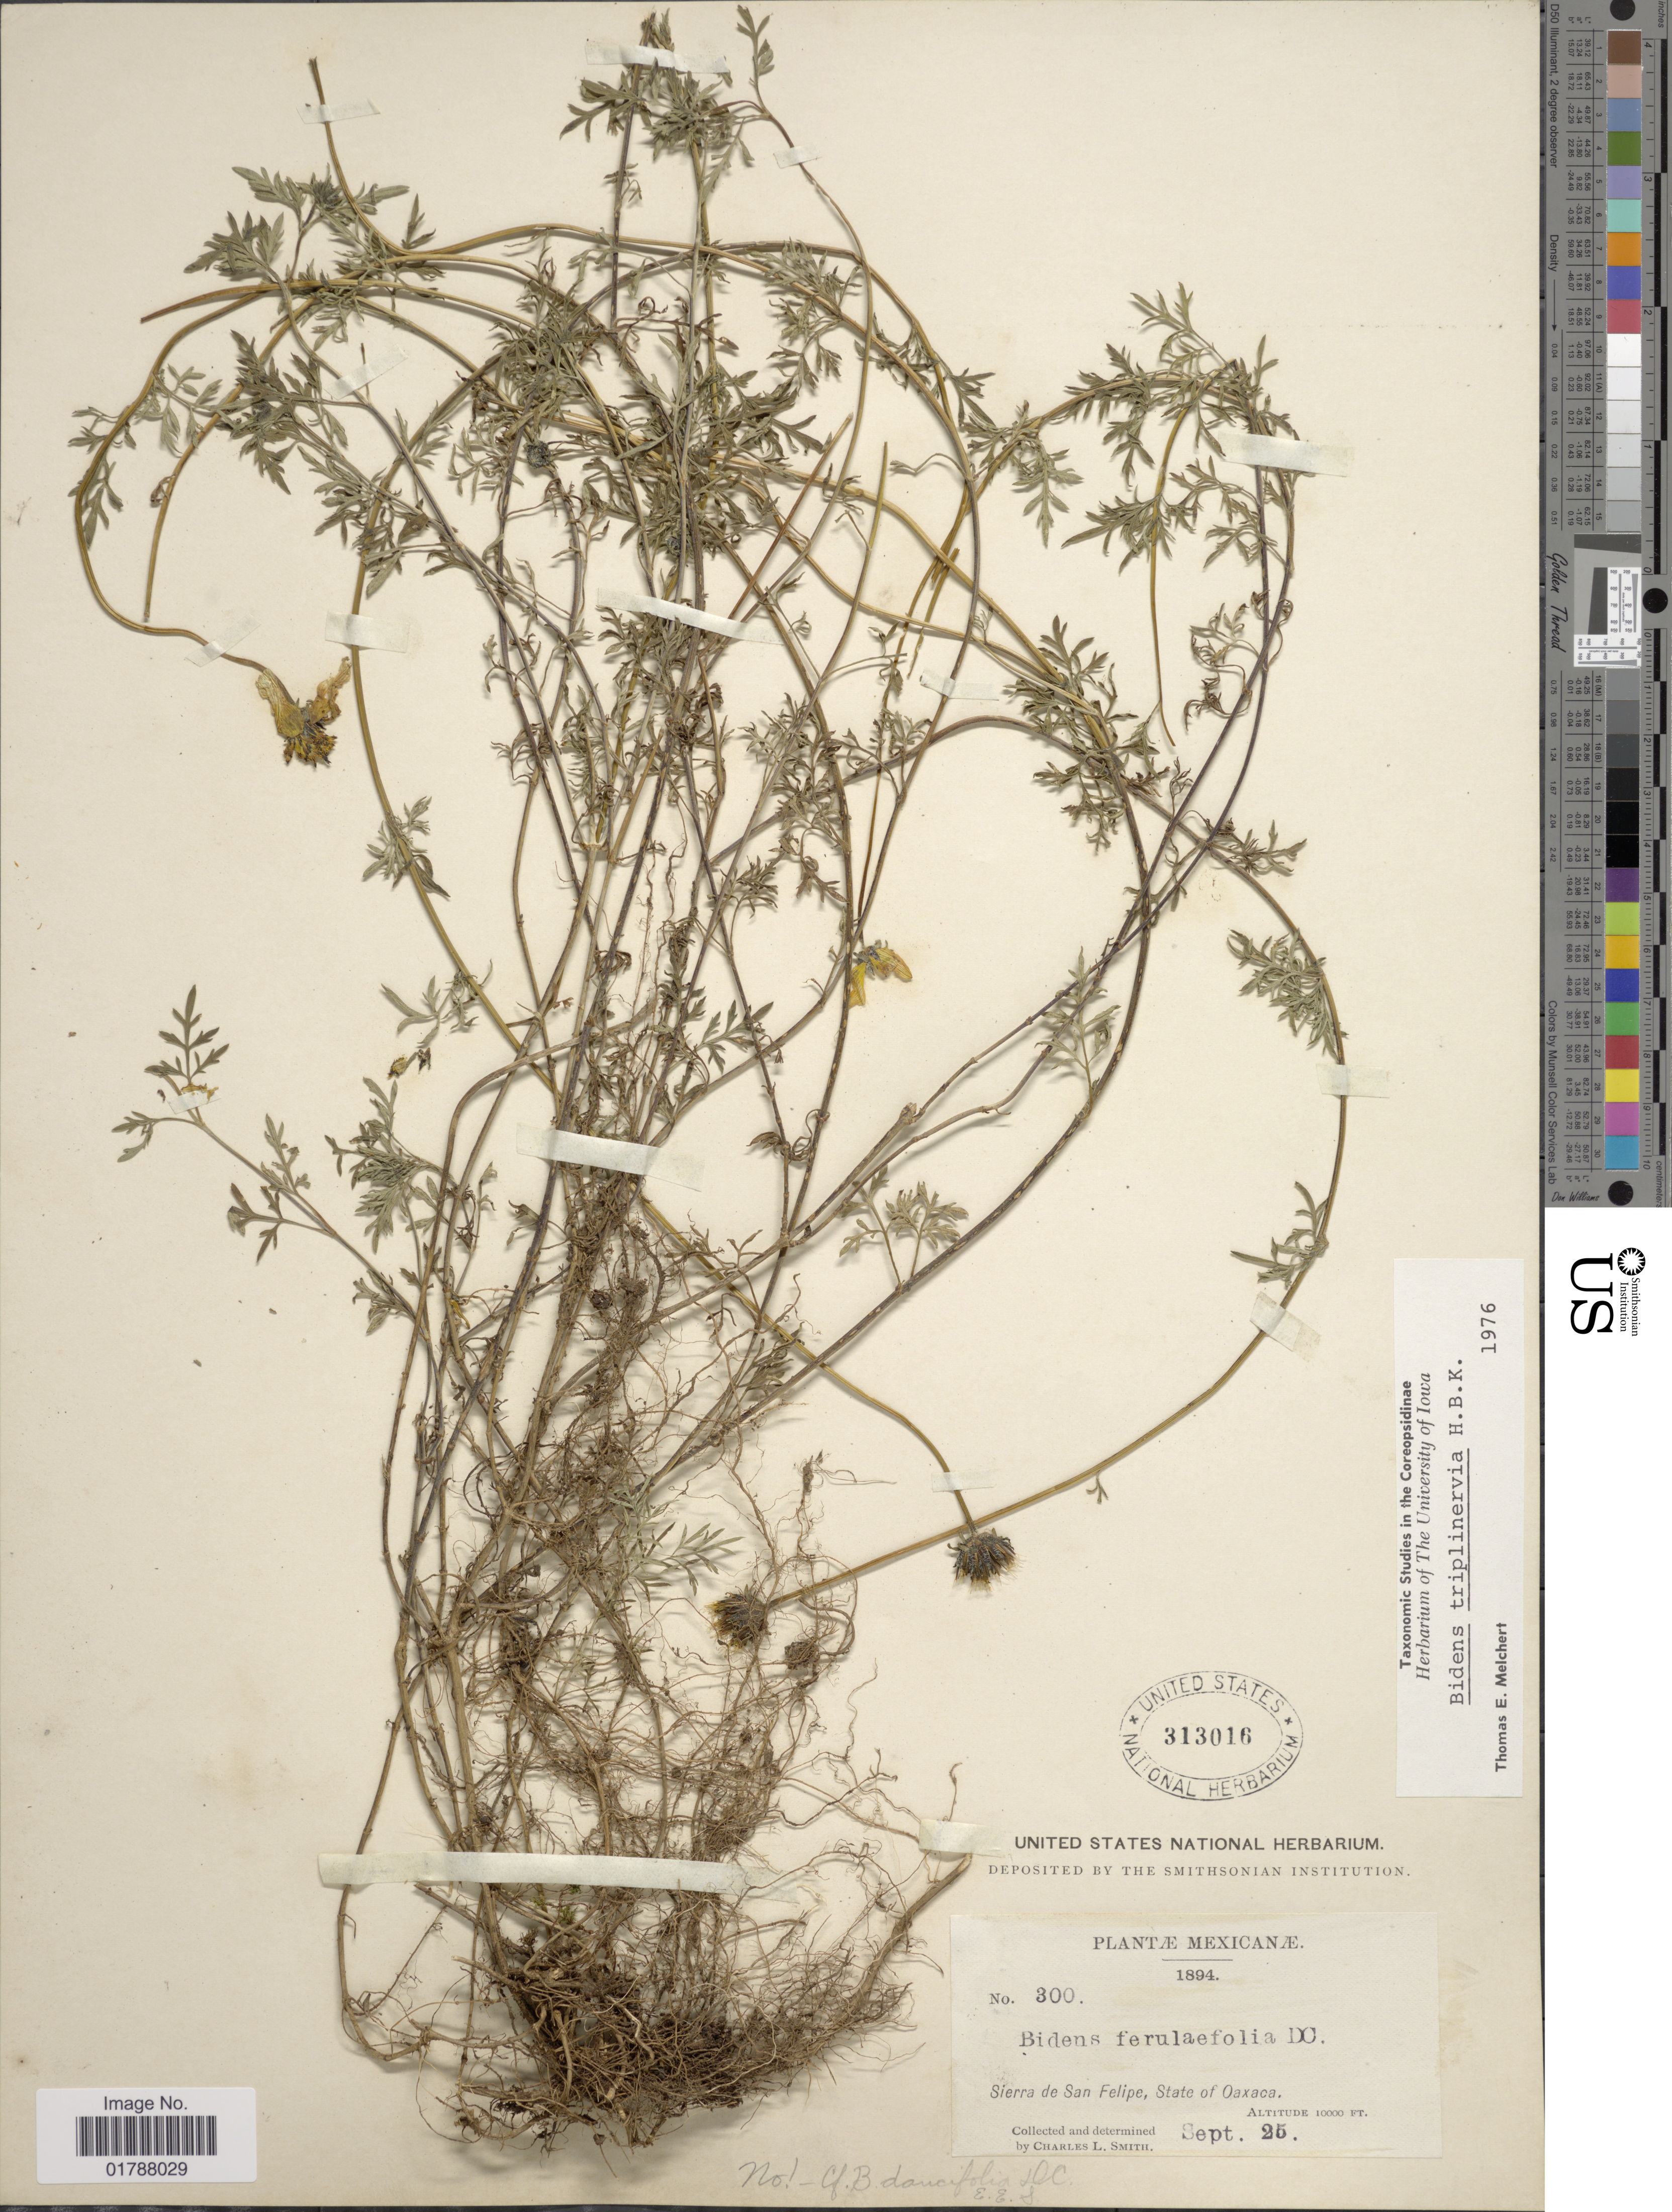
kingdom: Plantae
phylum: Tracheophyta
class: Magnoliopsida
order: Asterales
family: Asteraceae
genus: Bidens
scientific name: Bidens triplinervia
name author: Kunth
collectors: C. L. Smith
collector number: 300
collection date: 1894-09-25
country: Mexico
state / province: Oaxaca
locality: Sierra de San Felipe, State of Oaxaca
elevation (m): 3048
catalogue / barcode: US 313016